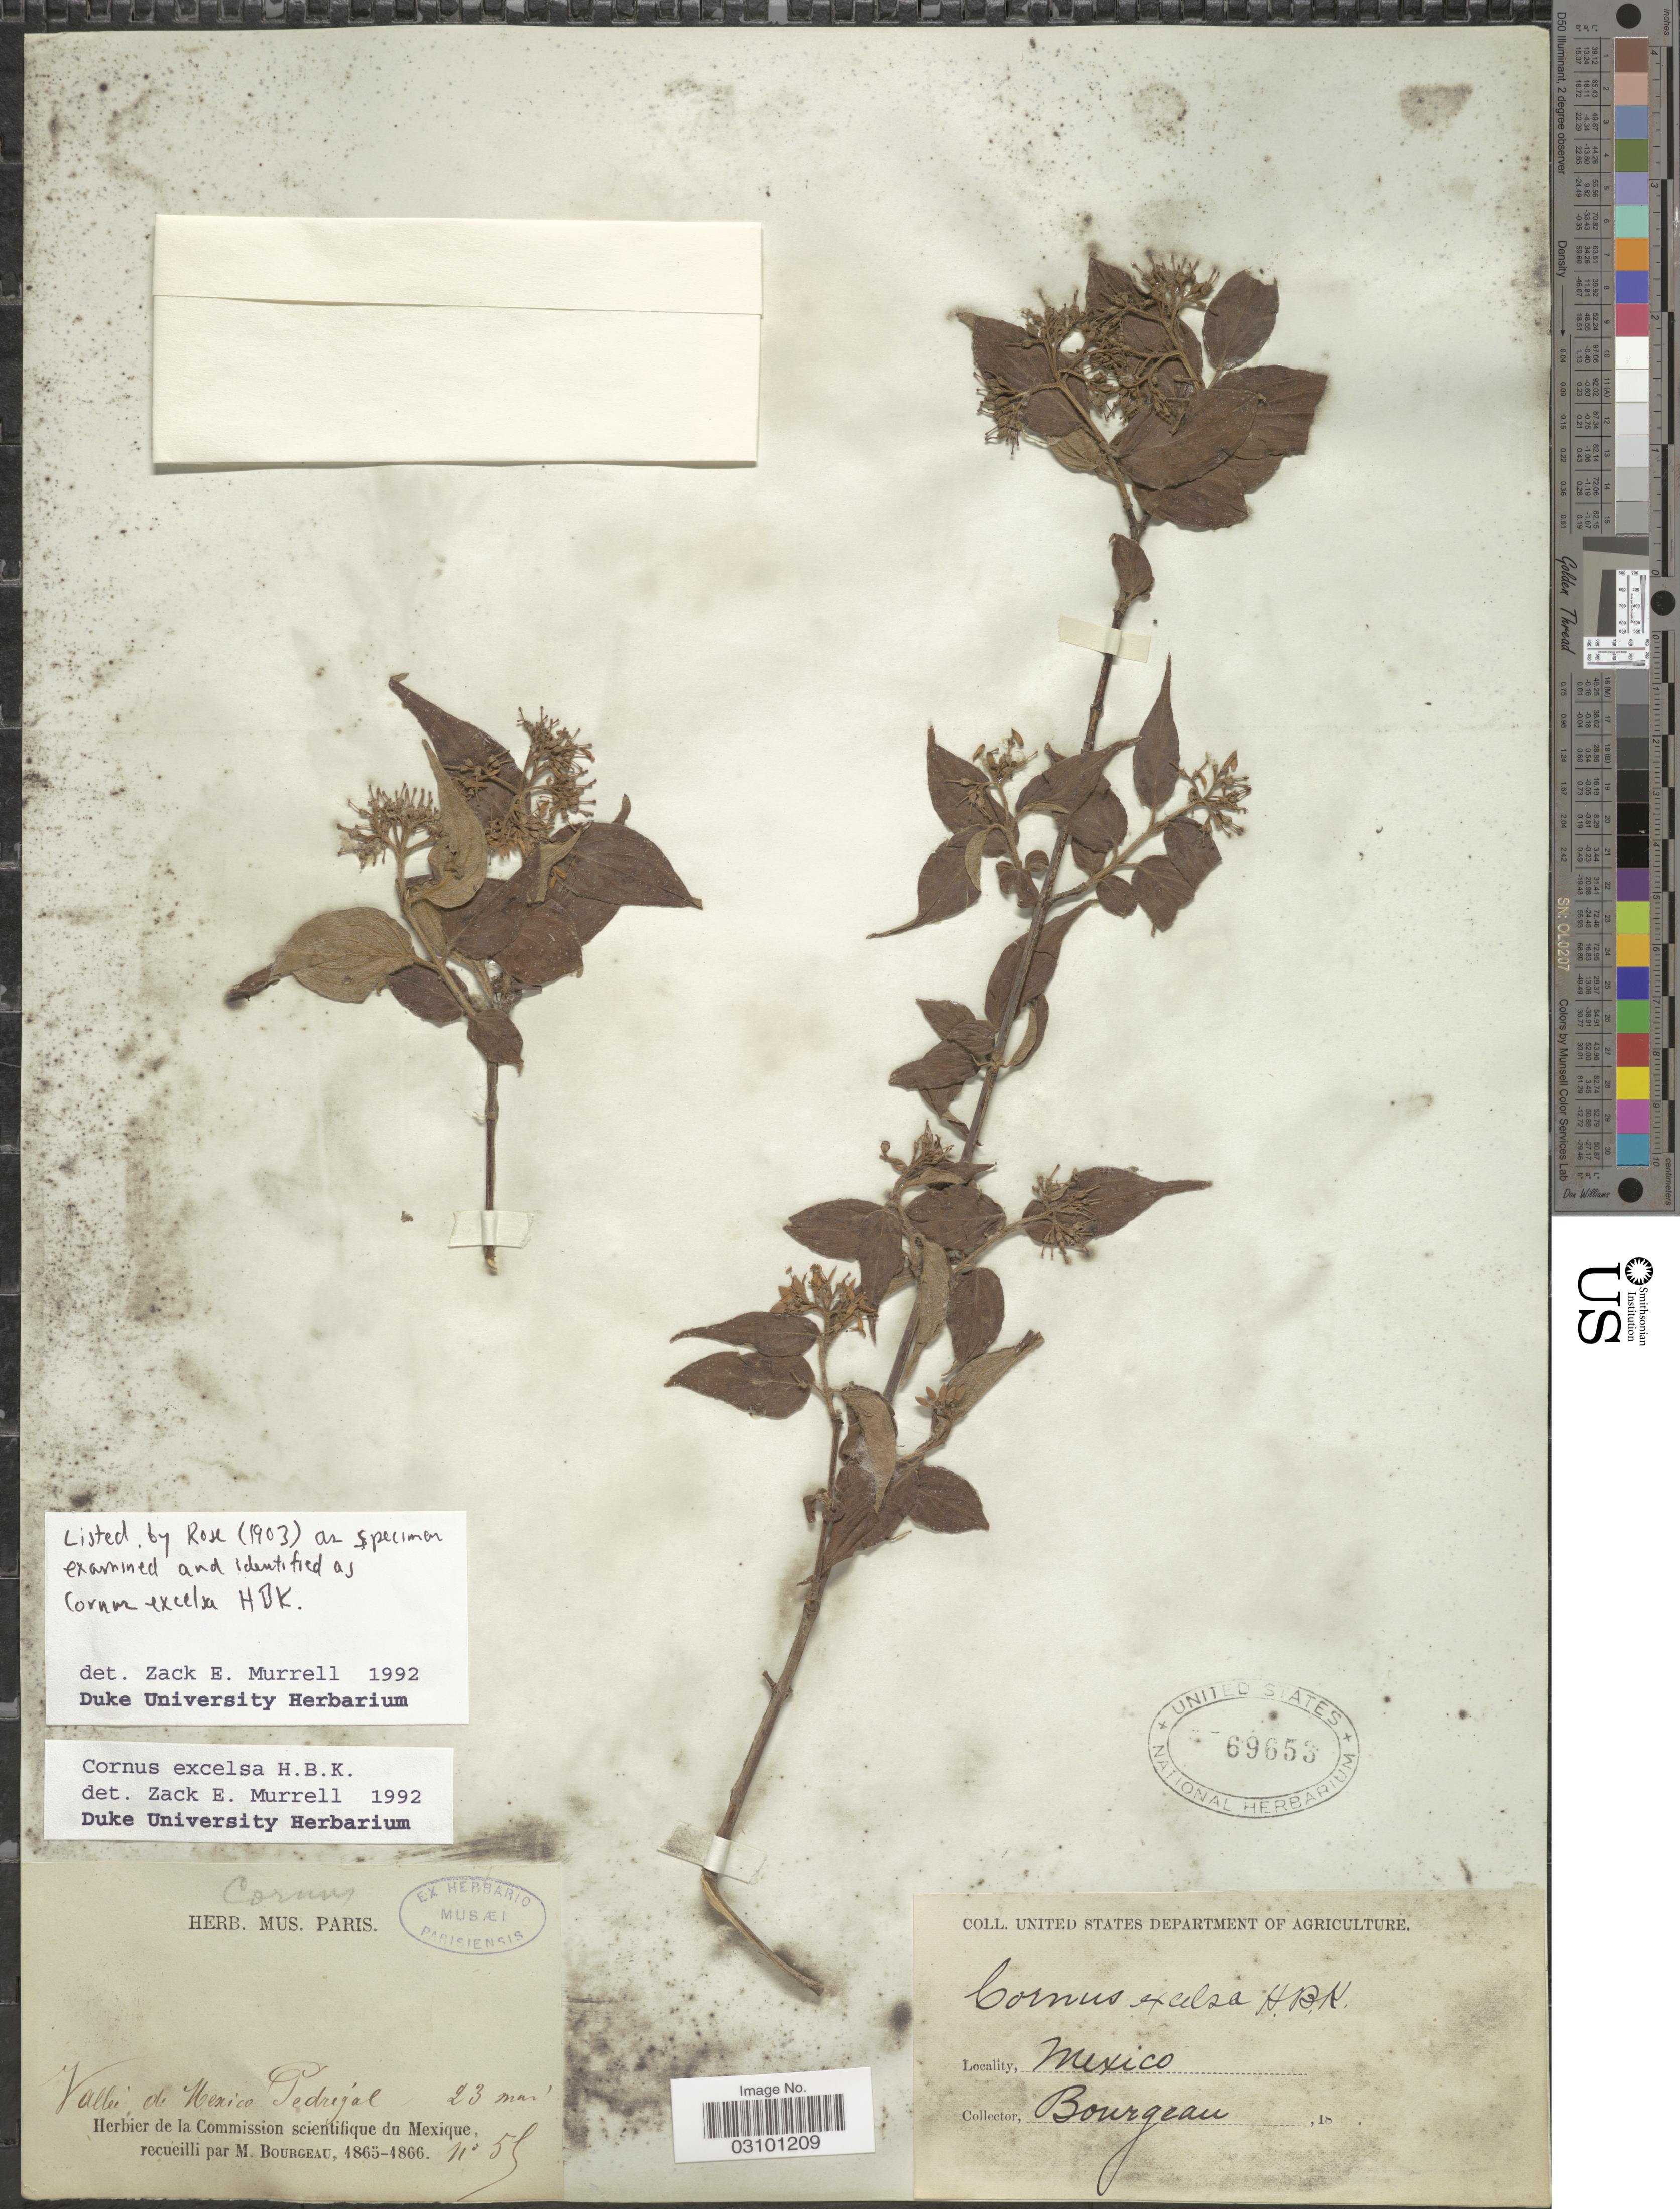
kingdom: Plantae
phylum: Tracheophyta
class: Magnoliopsida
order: Cornales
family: Cornaceae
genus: Cornus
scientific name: Cornus excelsa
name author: Kunth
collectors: M. Bourgeau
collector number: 58*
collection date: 1865-05-23/1866-05-23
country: Mexico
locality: Valleè de Mexico. Pedrégal.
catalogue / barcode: US 69653